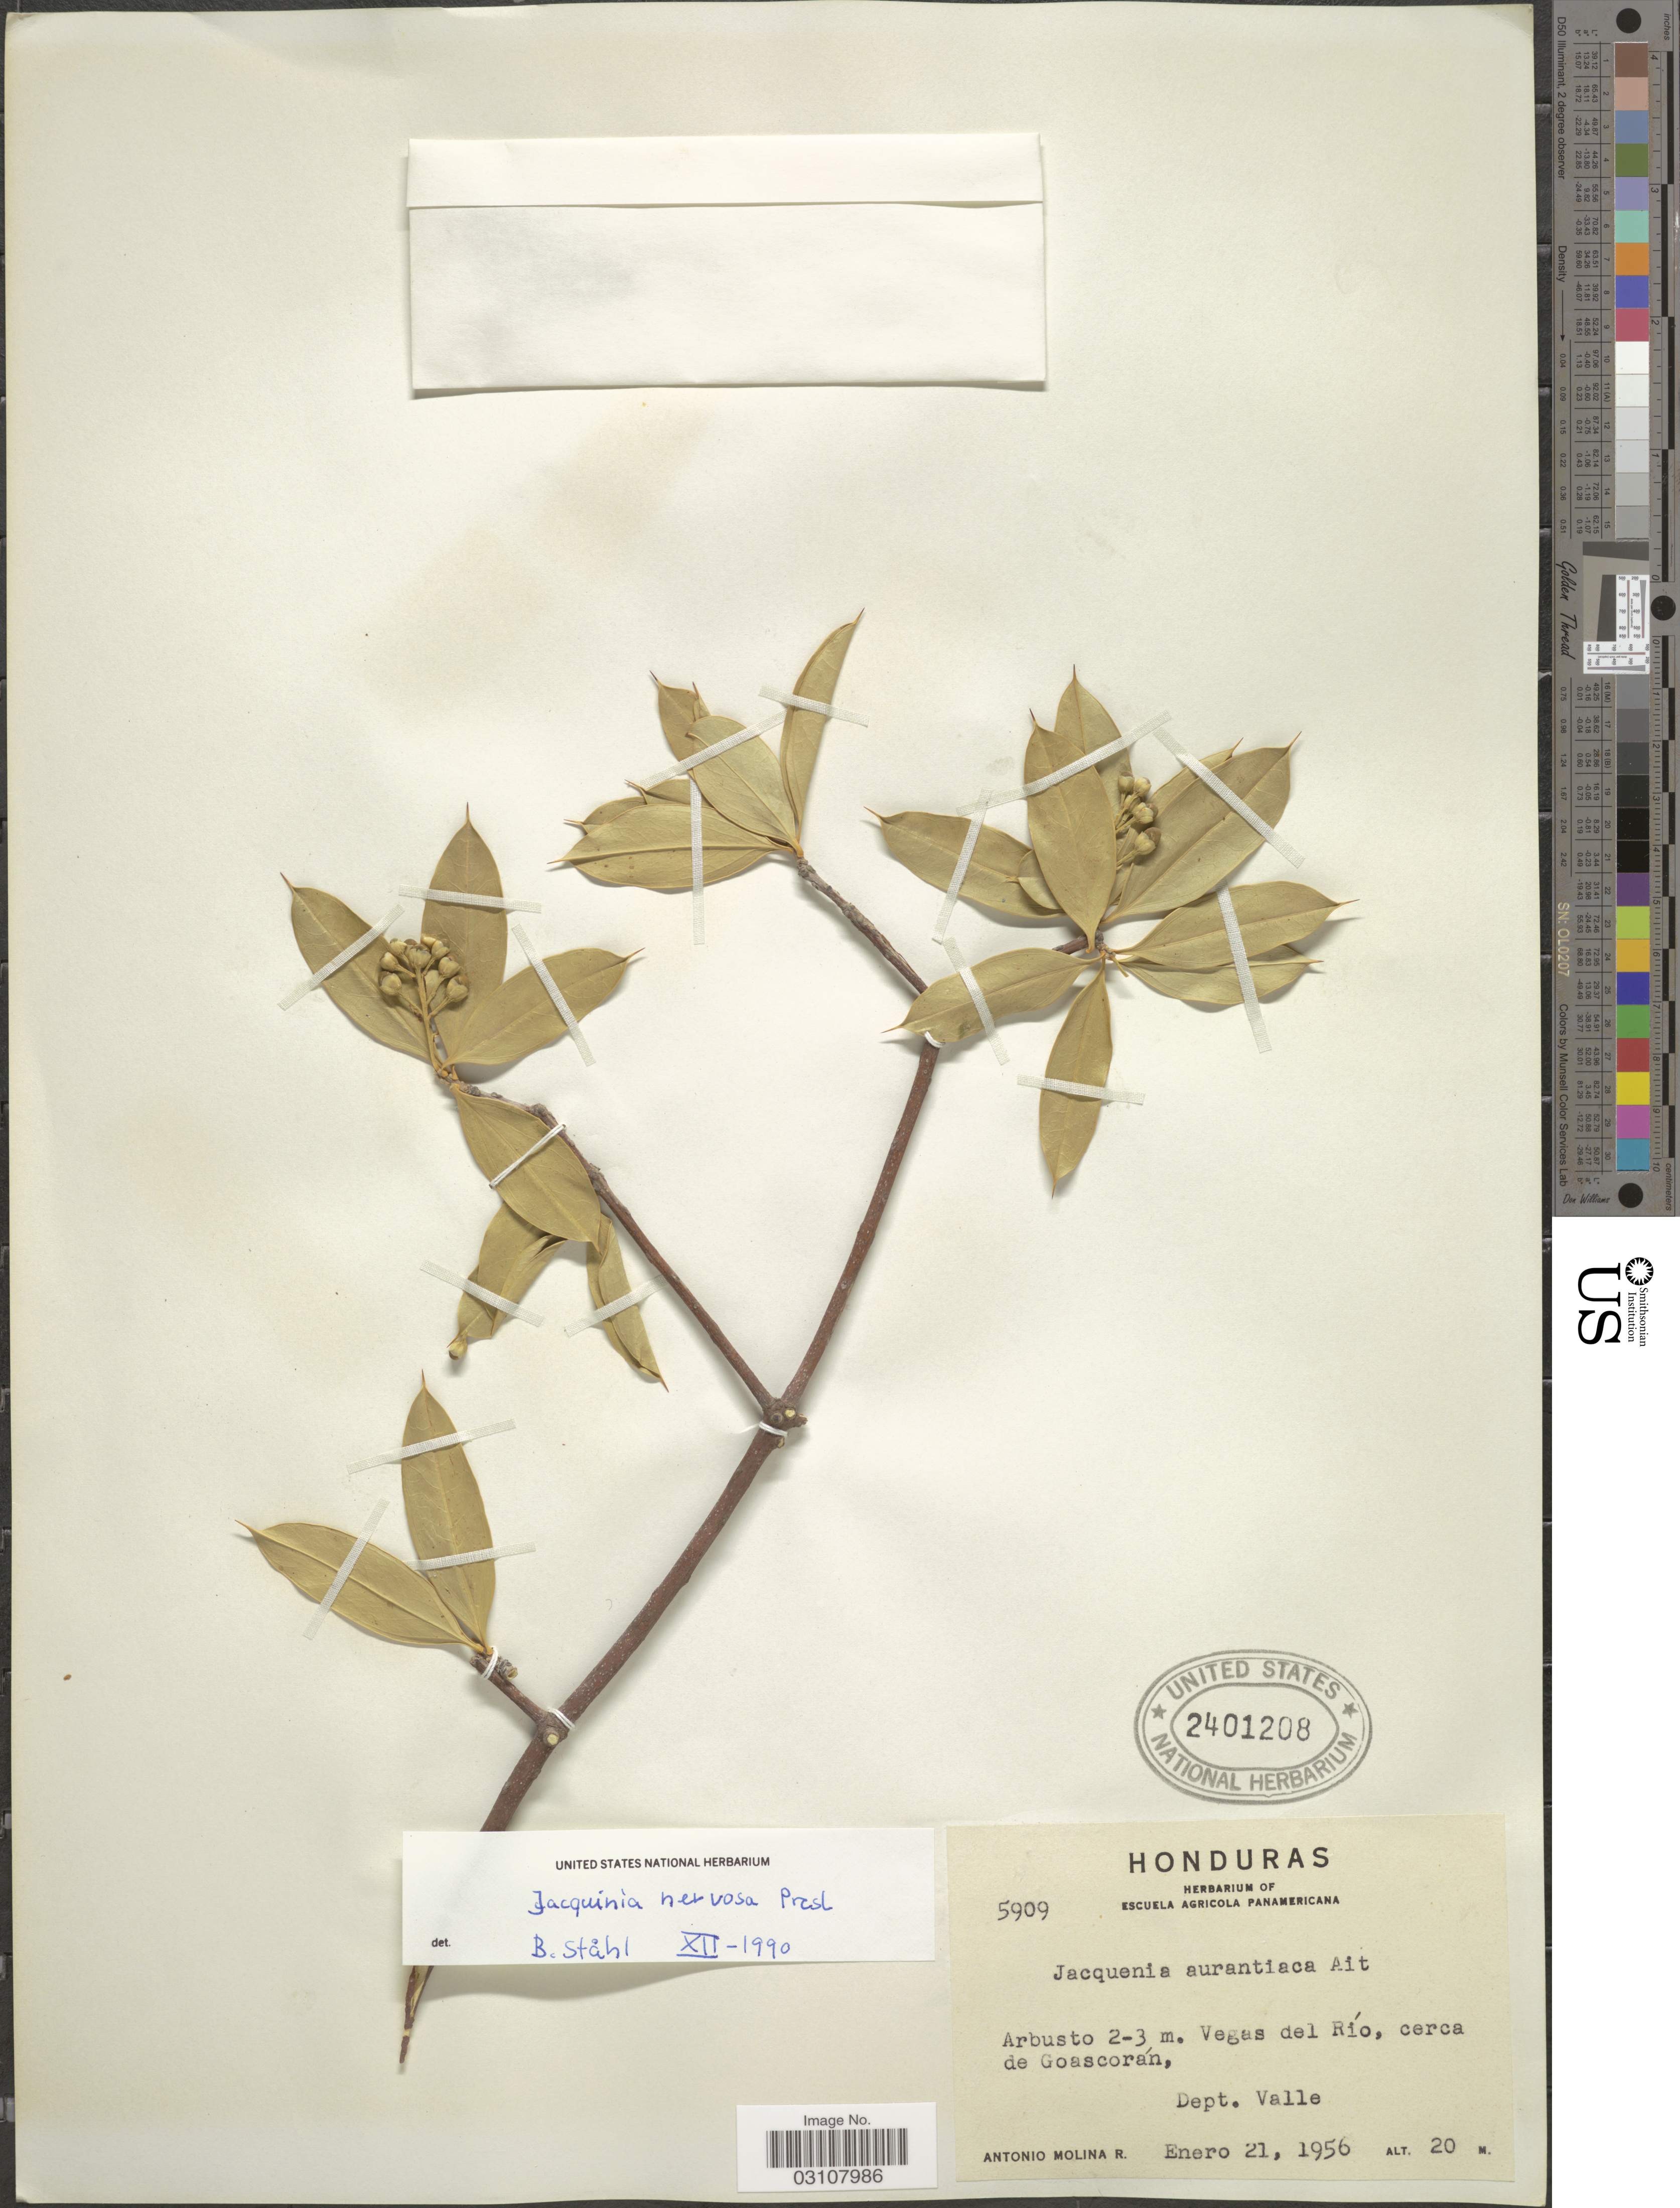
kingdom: Plantae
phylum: Tracheophyta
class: Magnoliopsida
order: Ericales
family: Primulaceae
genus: Jacquinia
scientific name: Jacquinia nervosa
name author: C. Presl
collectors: A. Molina R.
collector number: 5909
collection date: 1956-01-21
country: Honduras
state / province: Valle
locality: Vegas del Río, cerca de Goascorán, Dept. Valle.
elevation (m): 20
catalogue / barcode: US 2401208